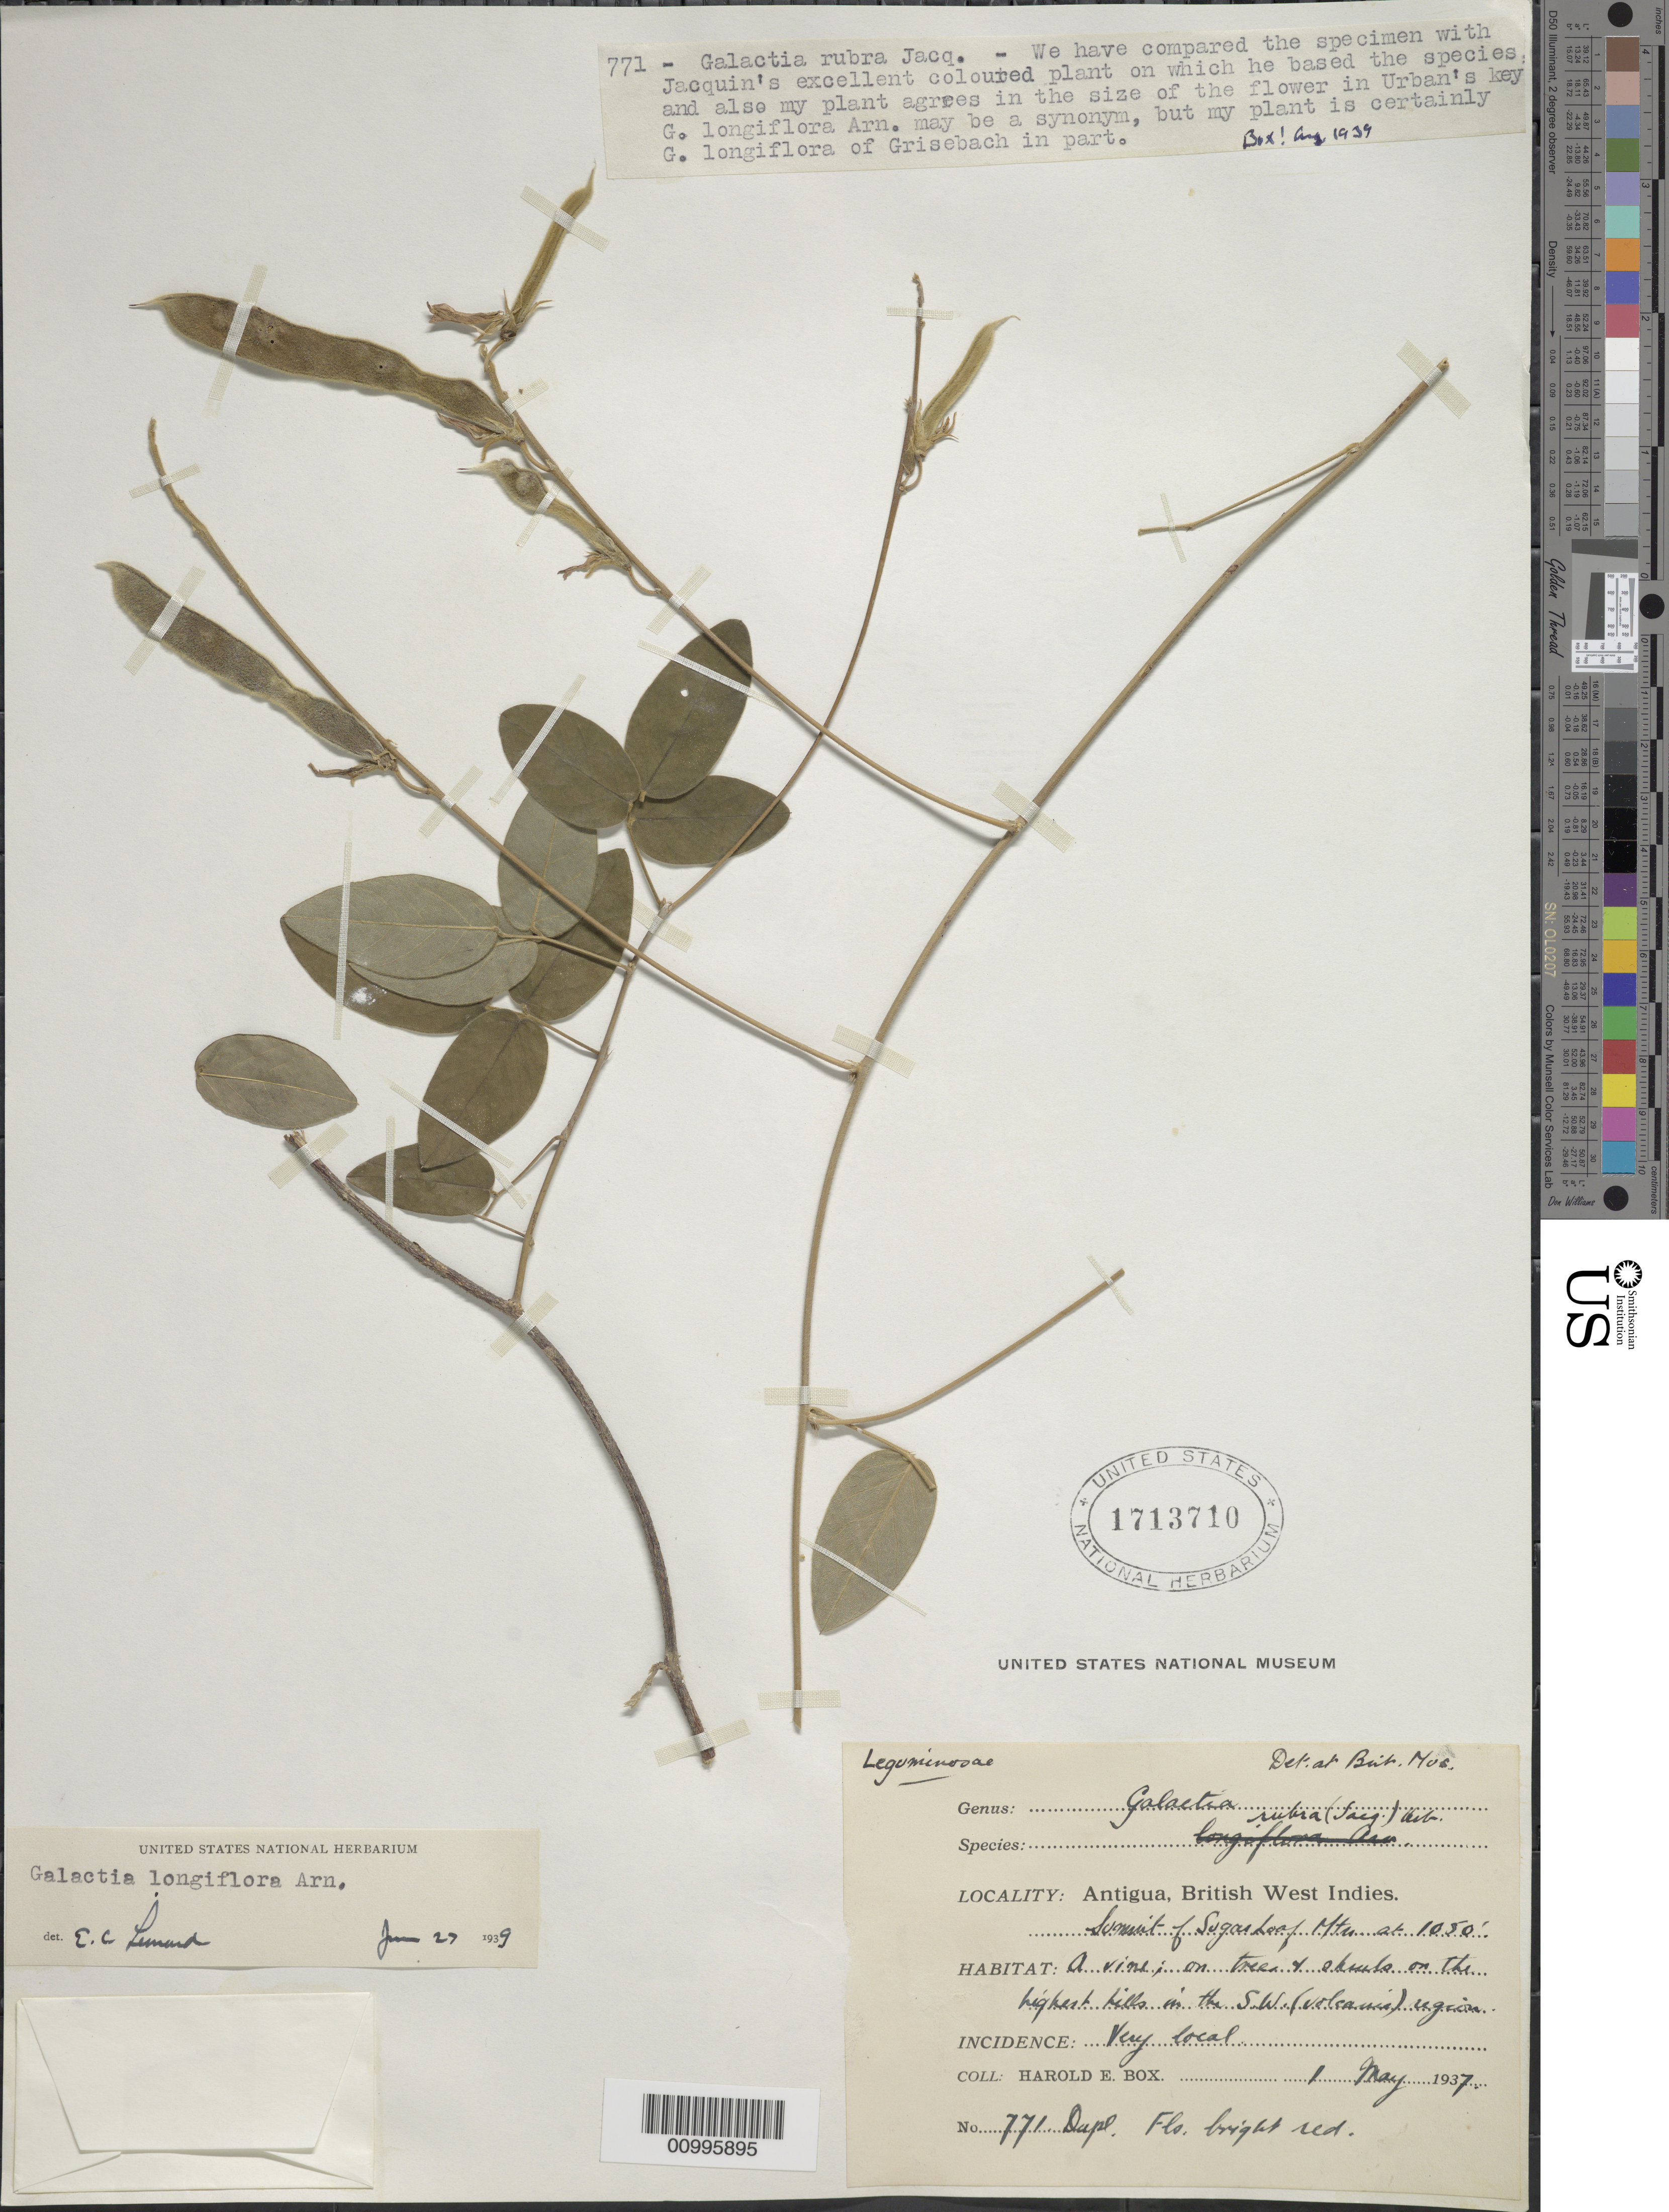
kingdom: Plantae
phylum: Tracheophyta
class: Magnoliopsida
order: Fabales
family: Fabaceae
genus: Galactia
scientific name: Galactia rubra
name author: (Jacq.) Urb.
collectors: H. E. Box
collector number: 771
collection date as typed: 01 May 1937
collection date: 1937-05-01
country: Antigua and Barbuda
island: Antigua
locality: Summit of Sugar Loaf Mts.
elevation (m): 1050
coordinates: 0 N, 0 E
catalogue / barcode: US 173710